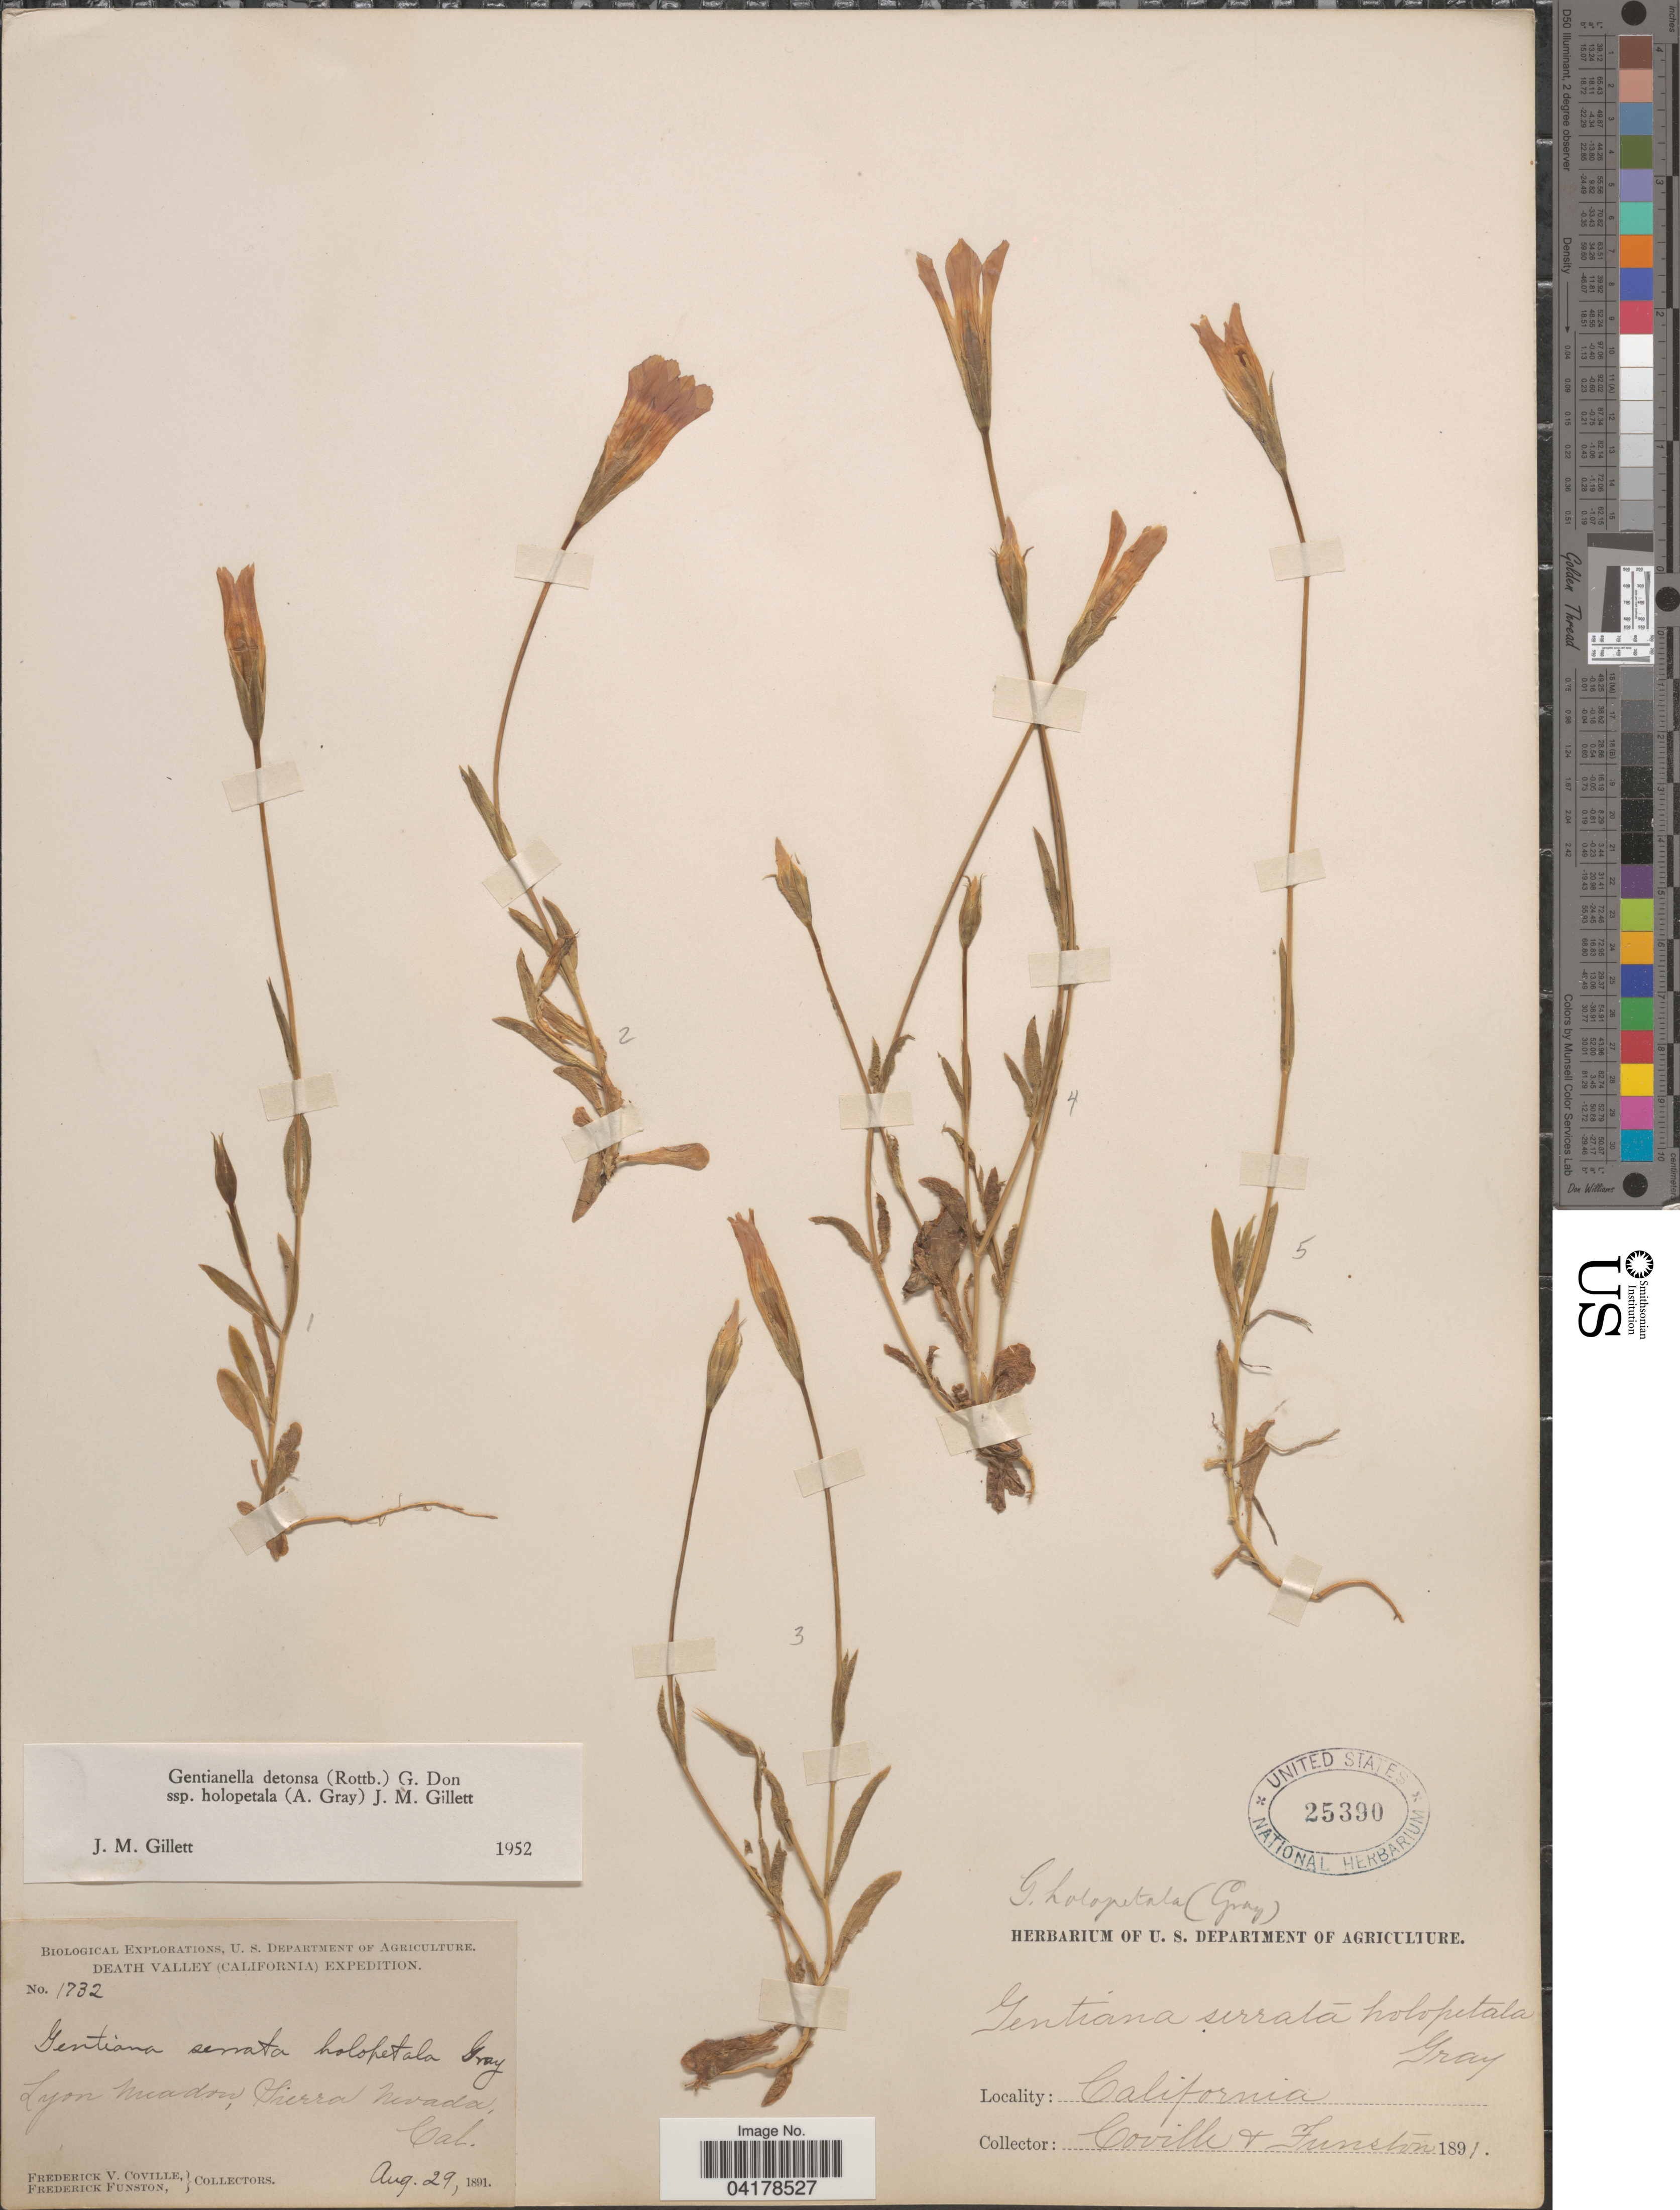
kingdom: Plantae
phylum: Tracheophyta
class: Magnoliopsida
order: Gentianales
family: Gentianaceae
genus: Gentianella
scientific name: Gentianella detonsa subsp. holopetala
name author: (A. Gray) J.M. Gillett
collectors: F. V. Coville & F. Funston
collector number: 1732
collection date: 1891-08-29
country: United States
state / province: California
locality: Biological Explorations. Death Valley (California) Expedition. Lyon Meadow, Sierra Nevada.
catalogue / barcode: US 25390